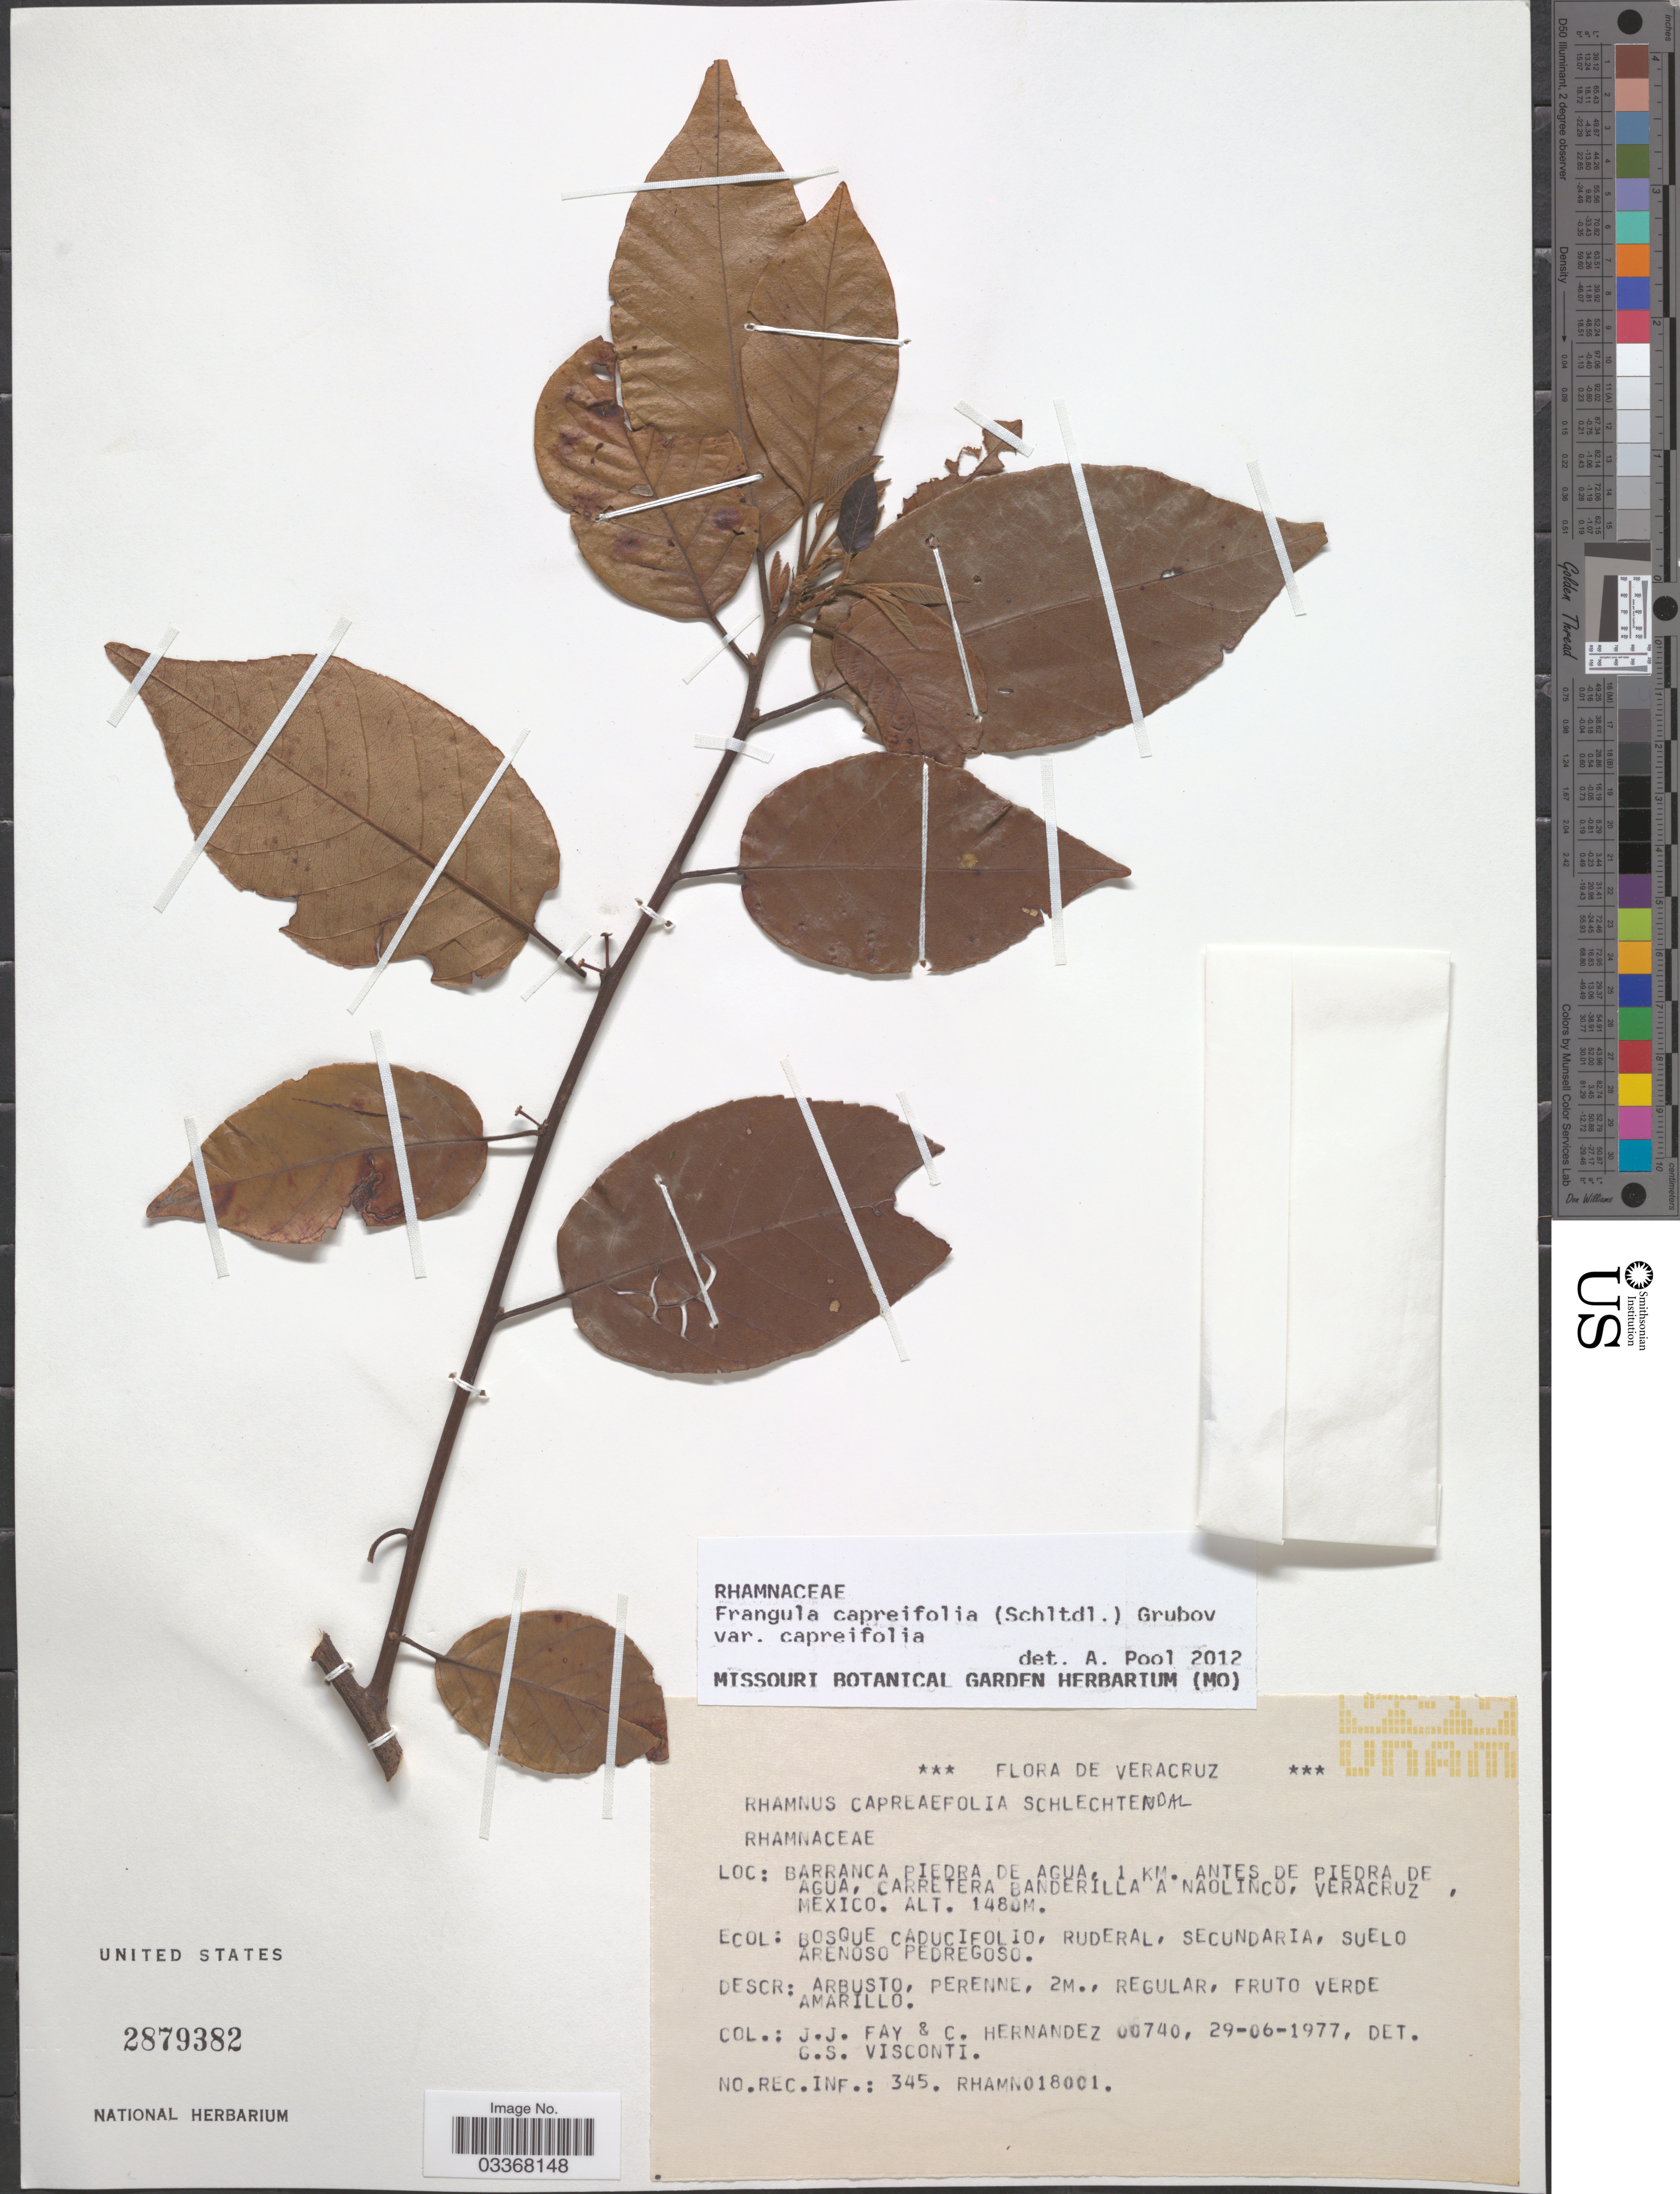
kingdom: Plantae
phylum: Tracheophyta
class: Magnoliopsida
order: Rosales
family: Rhamnaceae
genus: Frangula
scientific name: Frangula capreifolia var. capreifolia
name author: (Schltdl.) Grubov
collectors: J. Fay & C. Hernandez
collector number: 66740*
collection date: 1977-06-29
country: Mexico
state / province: Veracruz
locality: Veracruz, Barranca piedra de Agua, 1 km. Antes de piedra de Agua, Carretera Banderilla a Naolinco, Veracruz.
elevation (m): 1480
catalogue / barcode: US 2879382